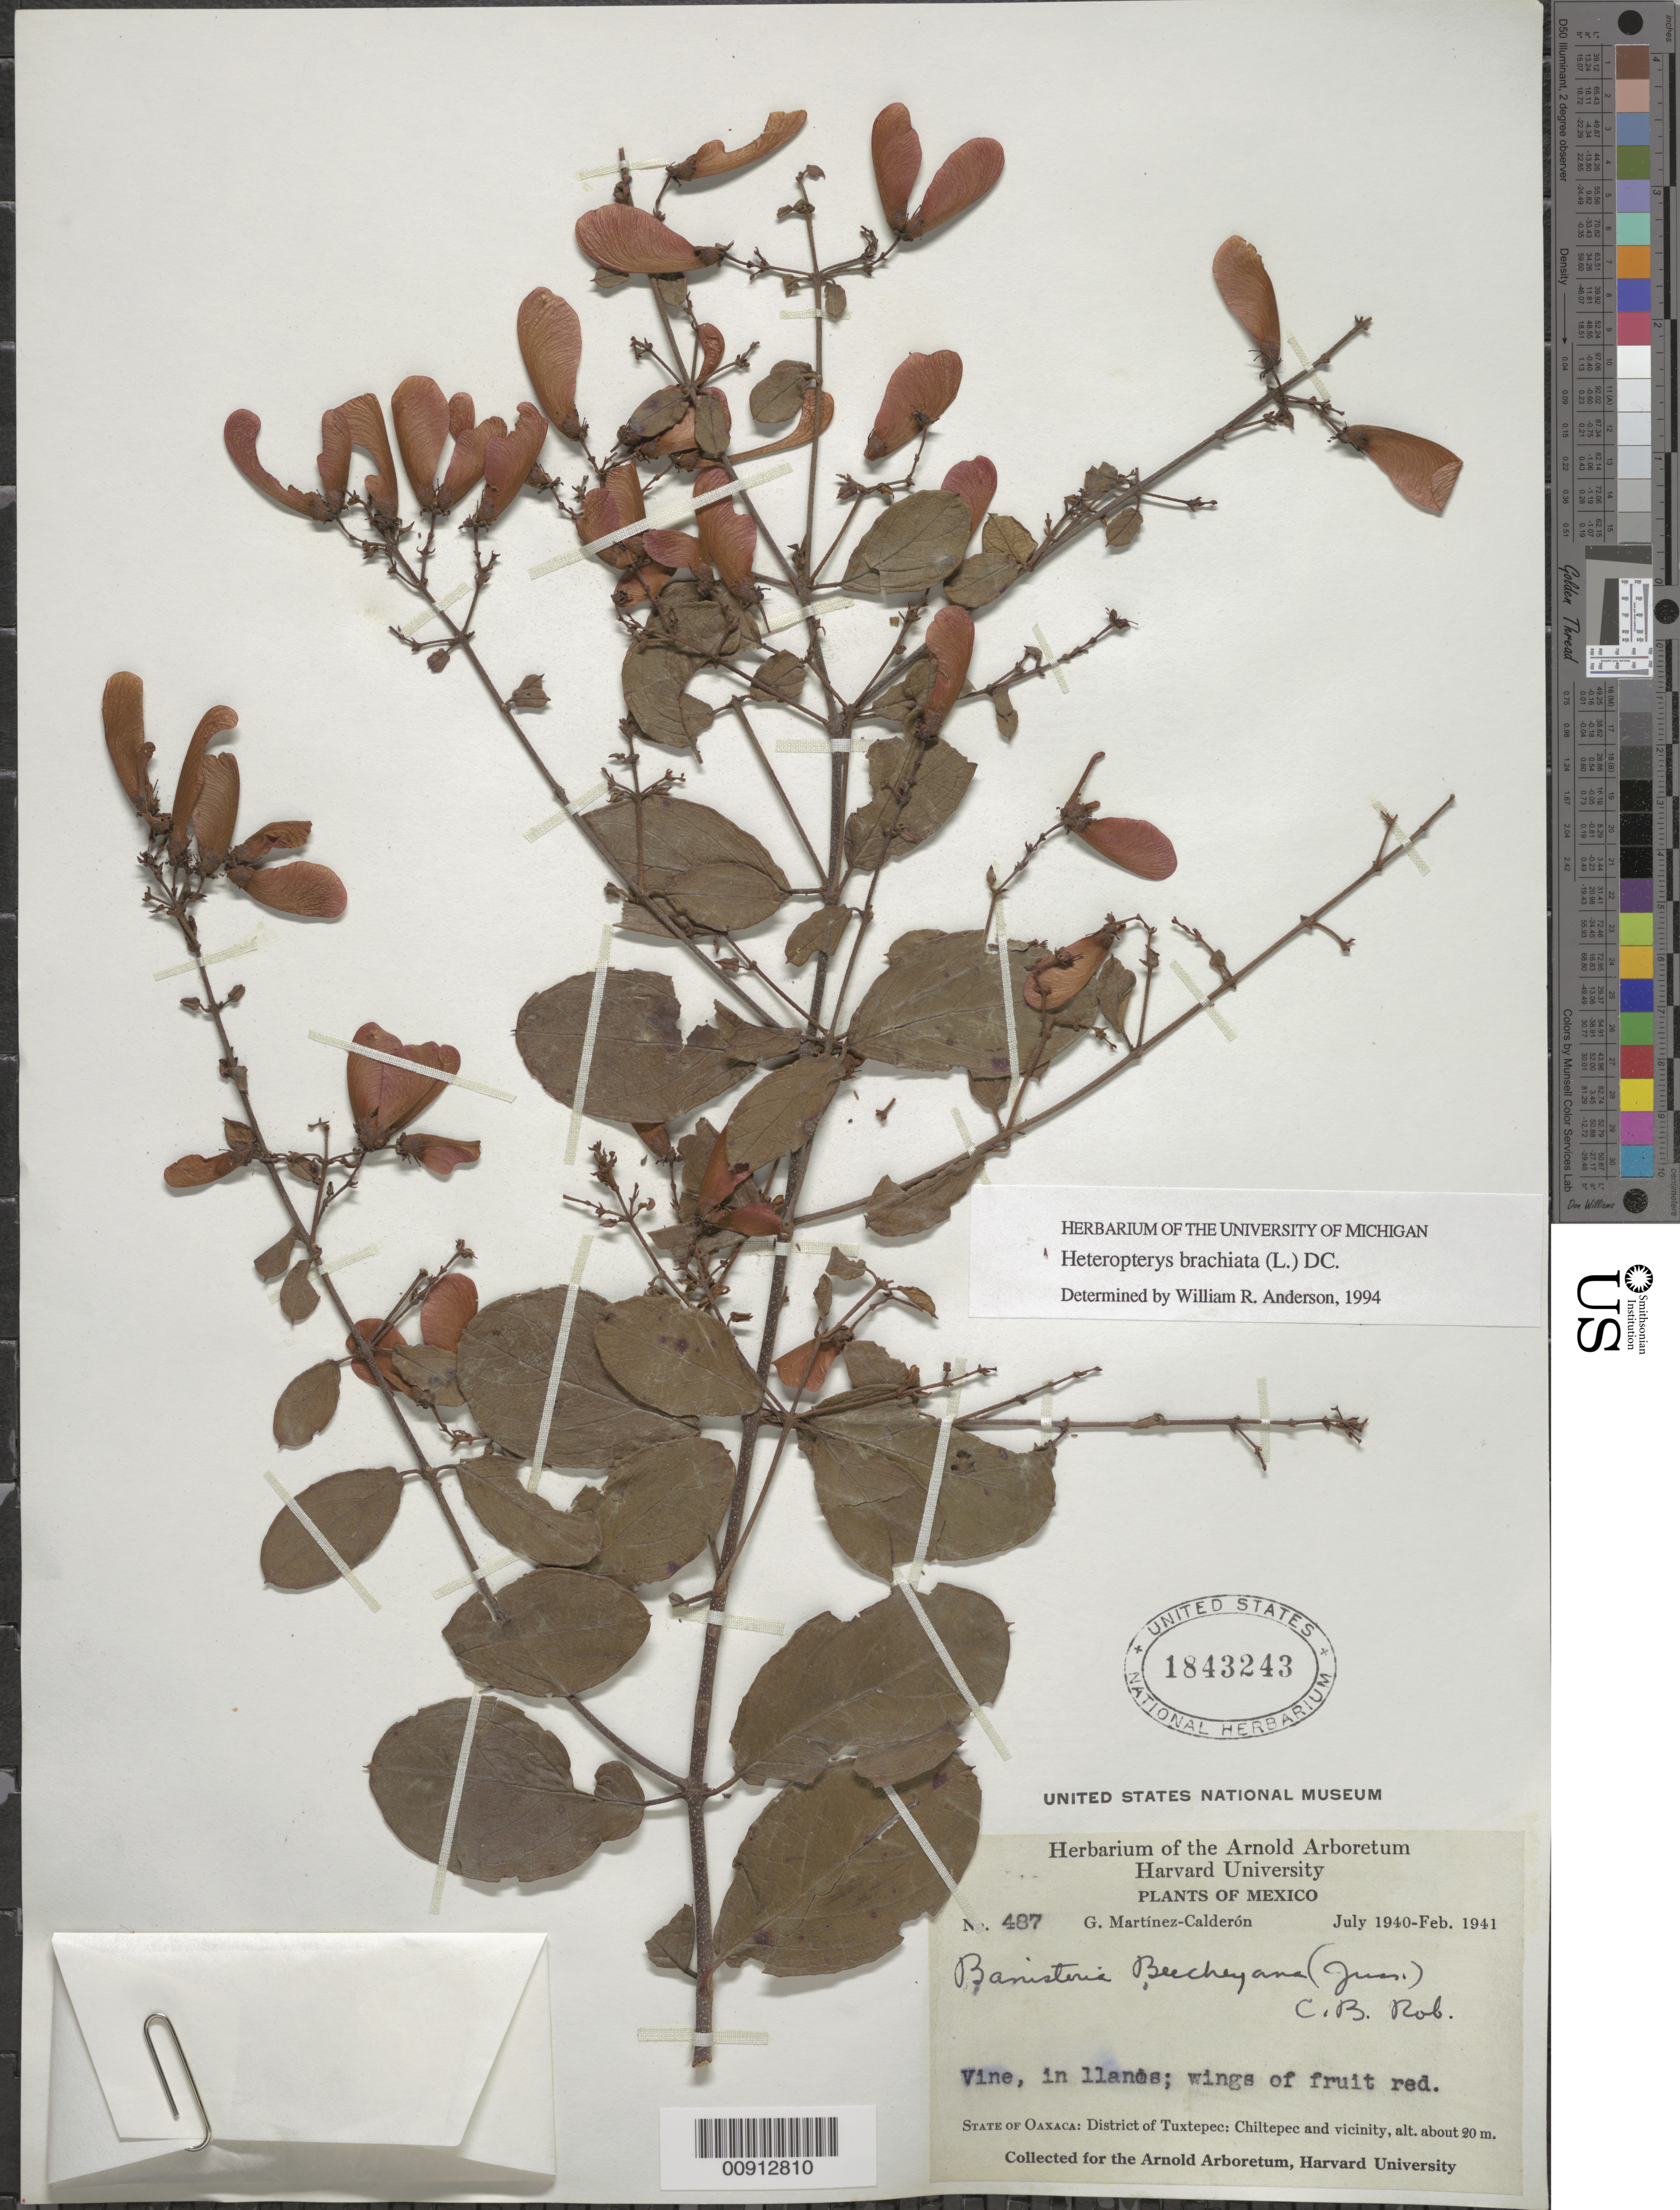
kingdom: Plantae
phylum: Tracheophyta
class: Magnoliopsida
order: Malpighiales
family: Malpighiaceae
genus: Heteropterys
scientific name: Heteropterys brachiata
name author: (L.) DC.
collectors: G. Martinez-C.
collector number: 487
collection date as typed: Jul 1940 to -- Feb 1941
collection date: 1940-07/1941-02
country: Mexico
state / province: Oaxaca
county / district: Tuxtepec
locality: State of Oaxaca: District of Tuxtepec: Chiltepec and vicinity.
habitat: In llanos.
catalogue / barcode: US 1843243